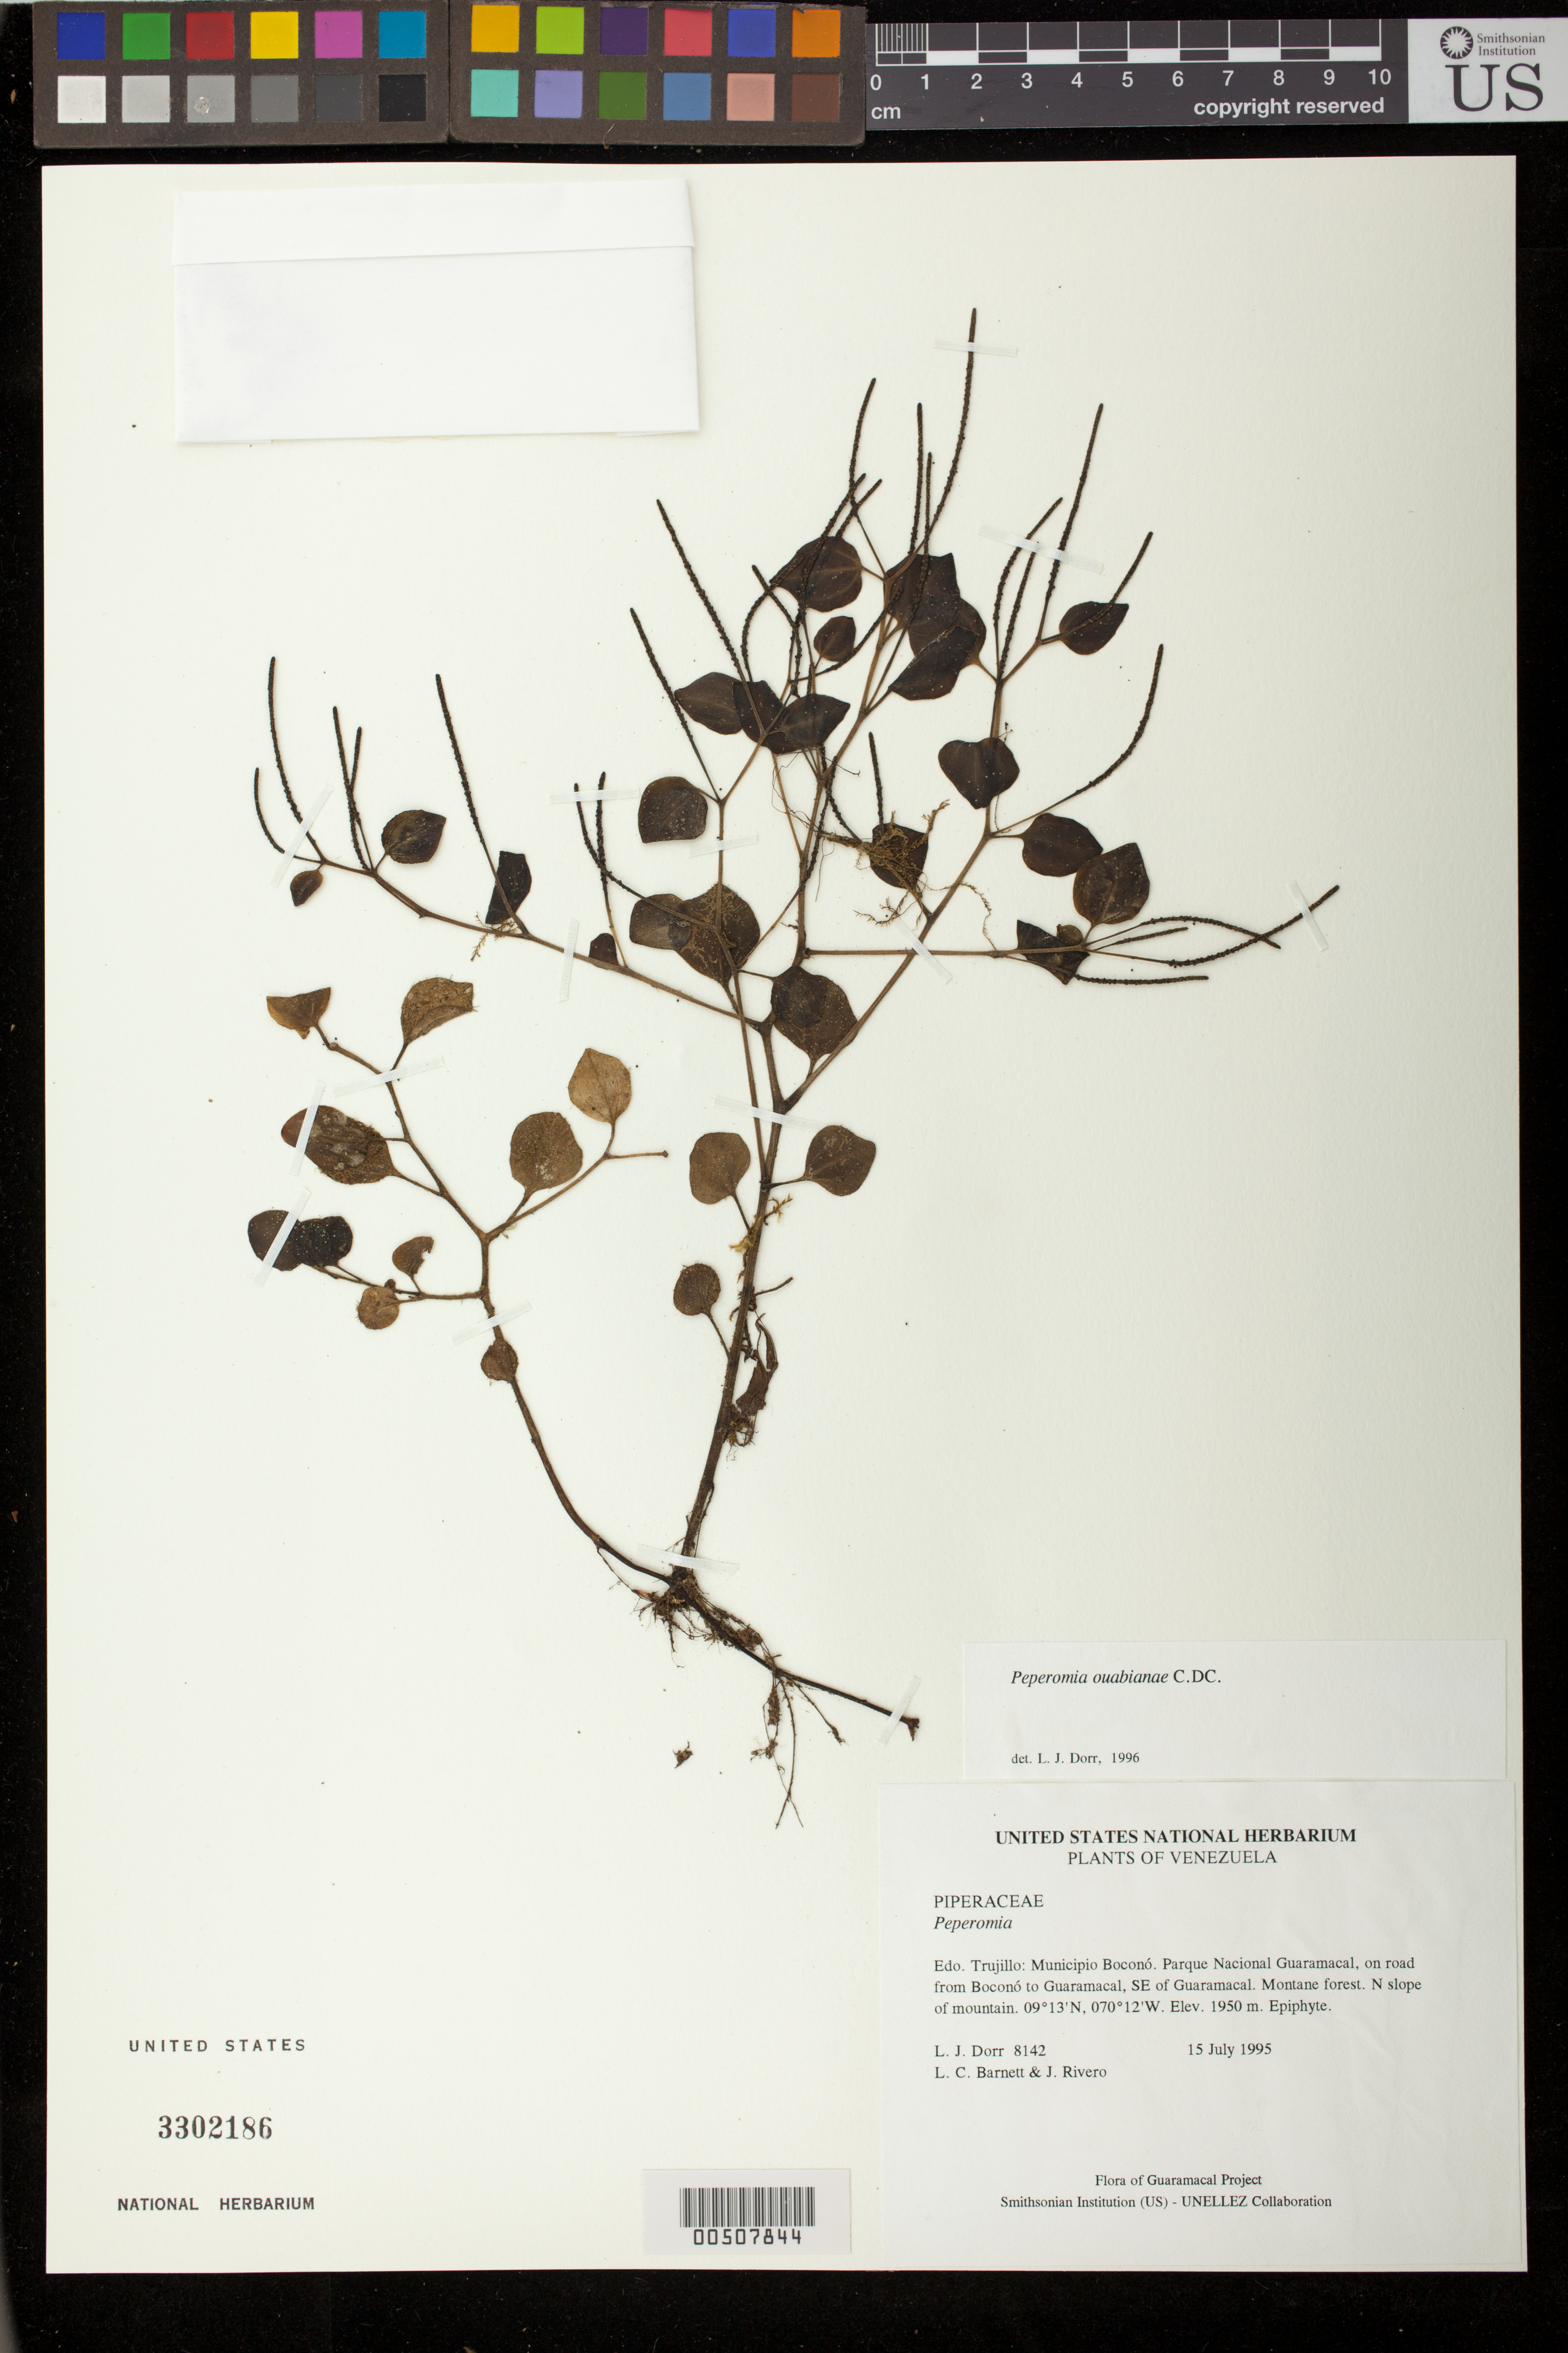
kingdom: Plantae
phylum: Tracheophyta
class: Magnoliopsida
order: Piperales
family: Piperaceae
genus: Peperomia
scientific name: Peperomia trinervula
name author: C. DC.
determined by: Niño, S. M.; Dorr, L. J.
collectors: L. J. Dorr, L. C. Barnett & J. Rivero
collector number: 8142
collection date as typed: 15 Jul 1995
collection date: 1995-07-15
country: Venezuela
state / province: Trujillo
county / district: Boconó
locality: Parque Nacional Guaramacal, road from Boconó to Guaramacal, SE of Boconó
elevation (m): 1950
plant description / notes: PORT, US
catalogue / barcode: US 3302186